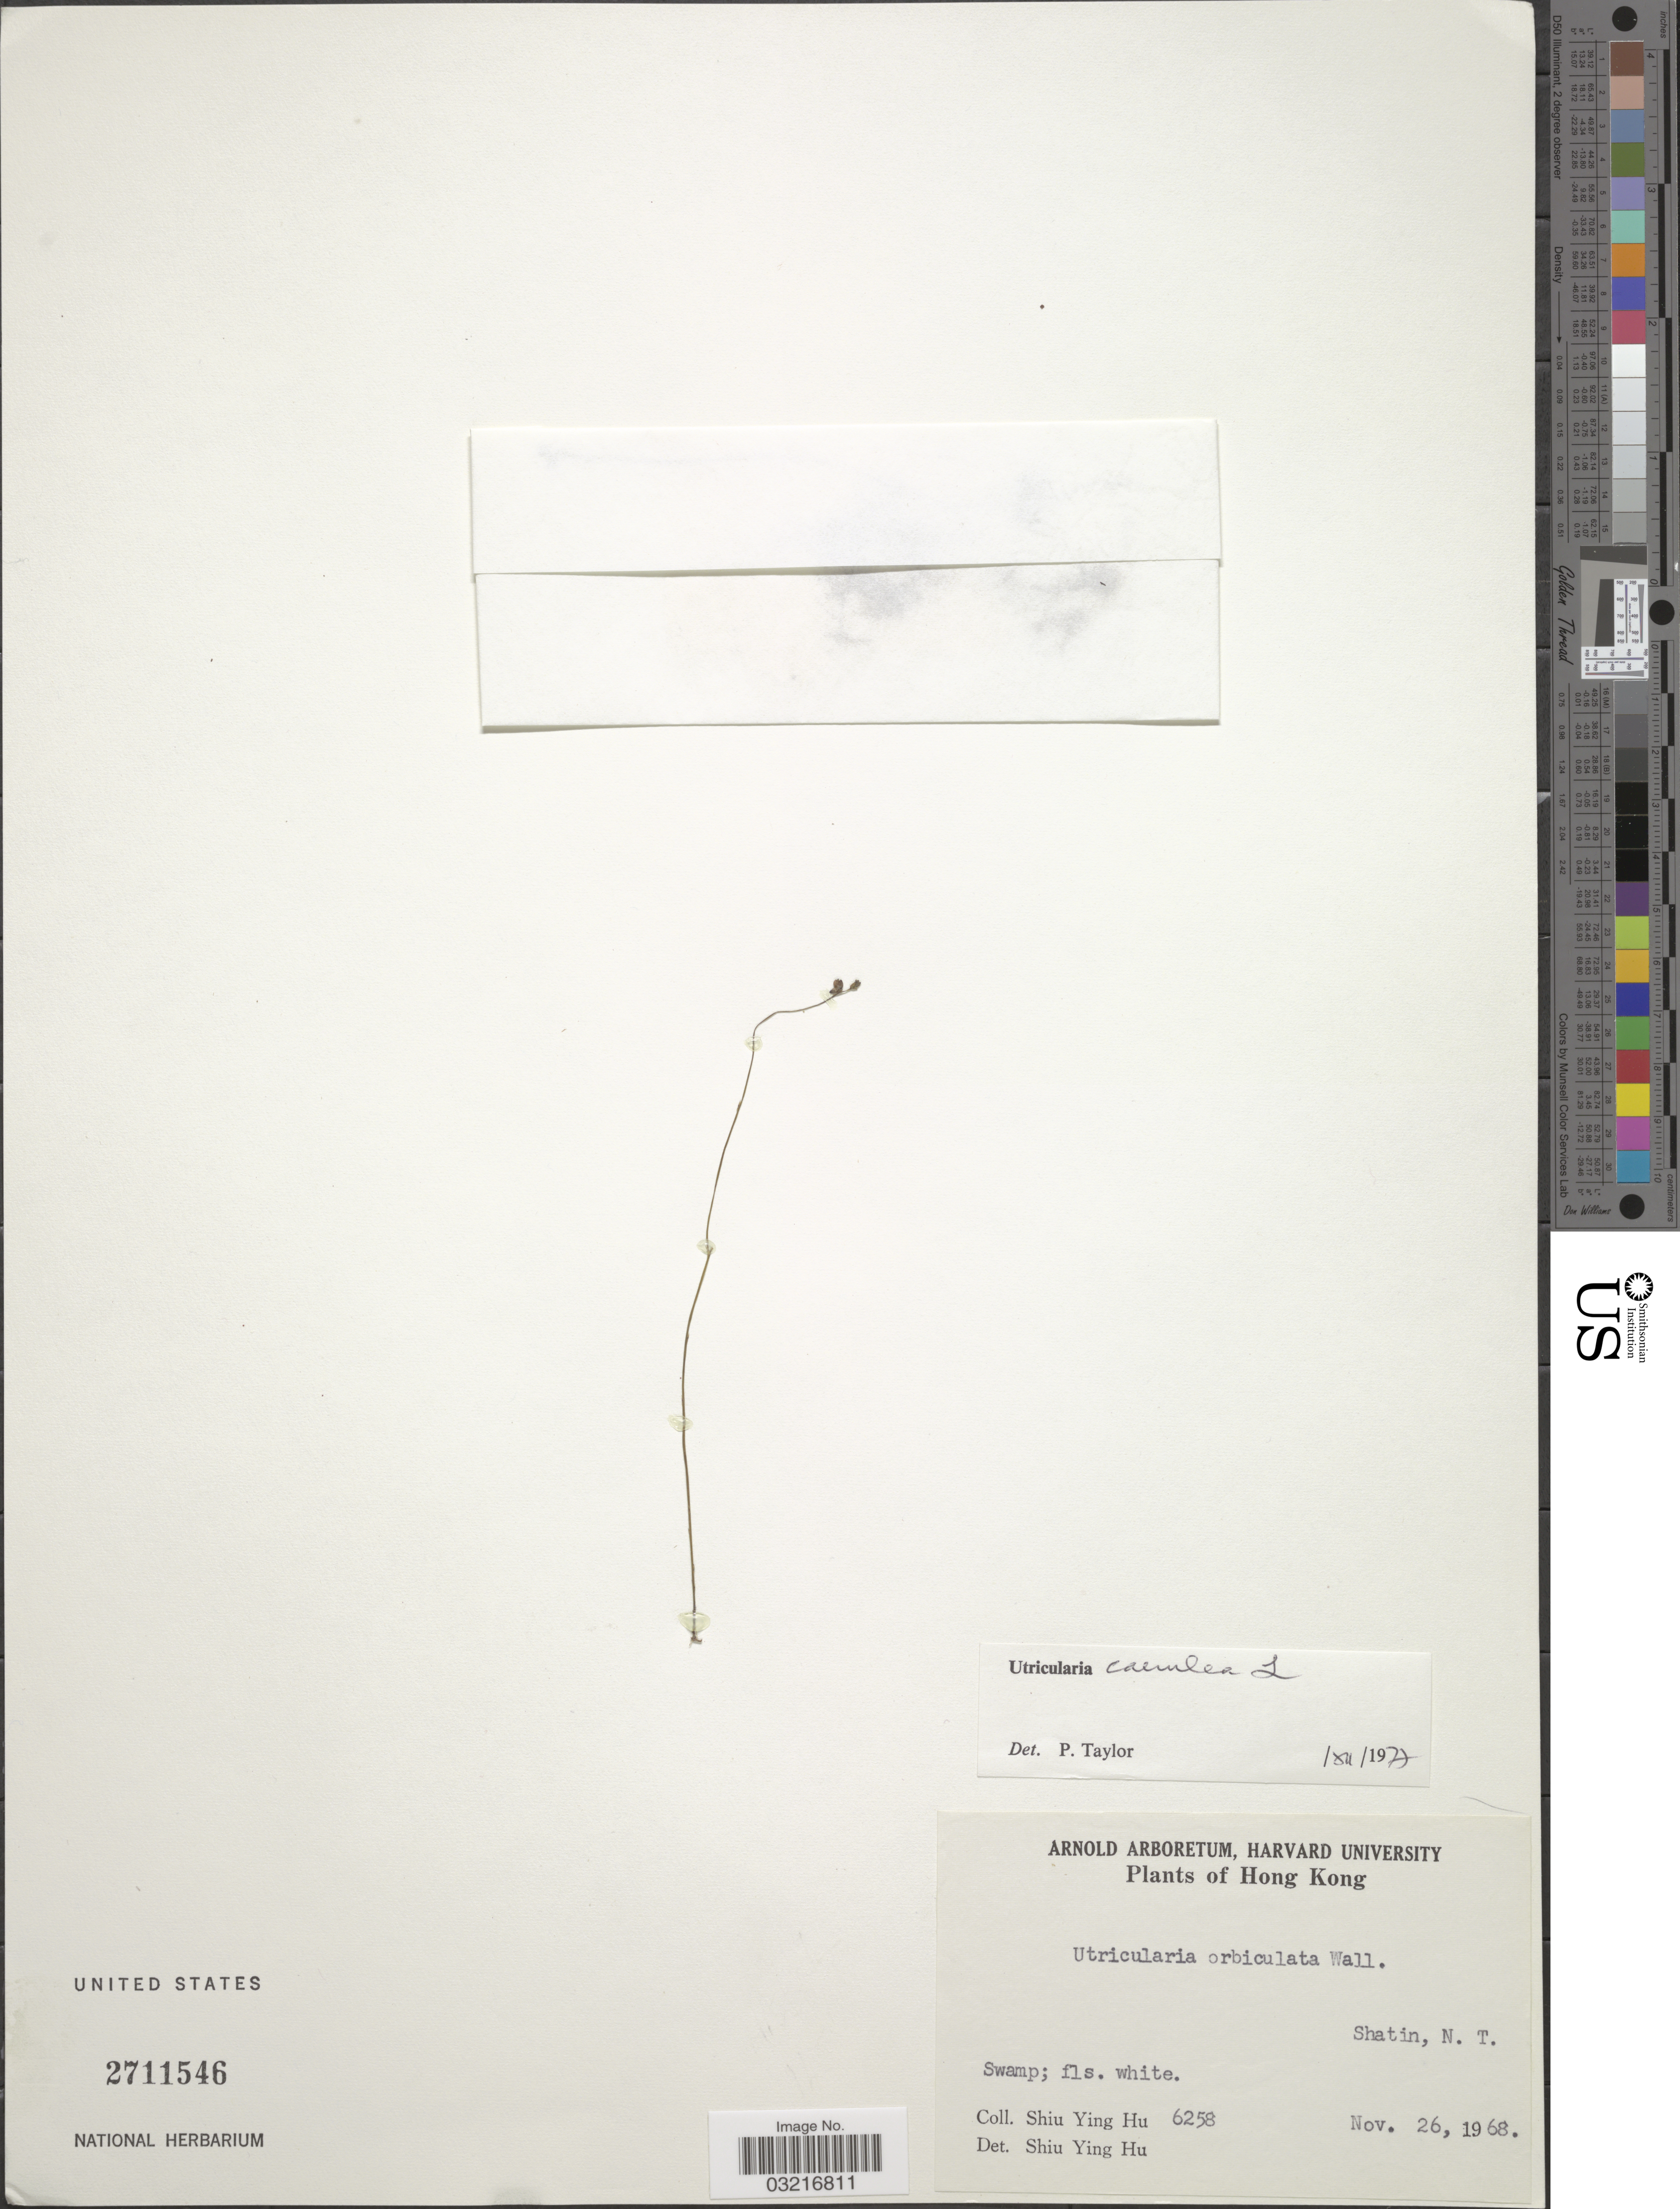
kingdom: Plantae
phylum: Tracheophyta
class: Magnoliopsida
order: Lamiales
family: Lentibulariaceae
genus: Utricularia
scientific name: Utricularia caerulea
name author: L.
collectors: S. Y. Hu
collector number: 6258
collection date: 1968-11-26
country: China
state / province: Hong Kong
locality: Shantin, N.T.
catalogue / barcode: US 2711546